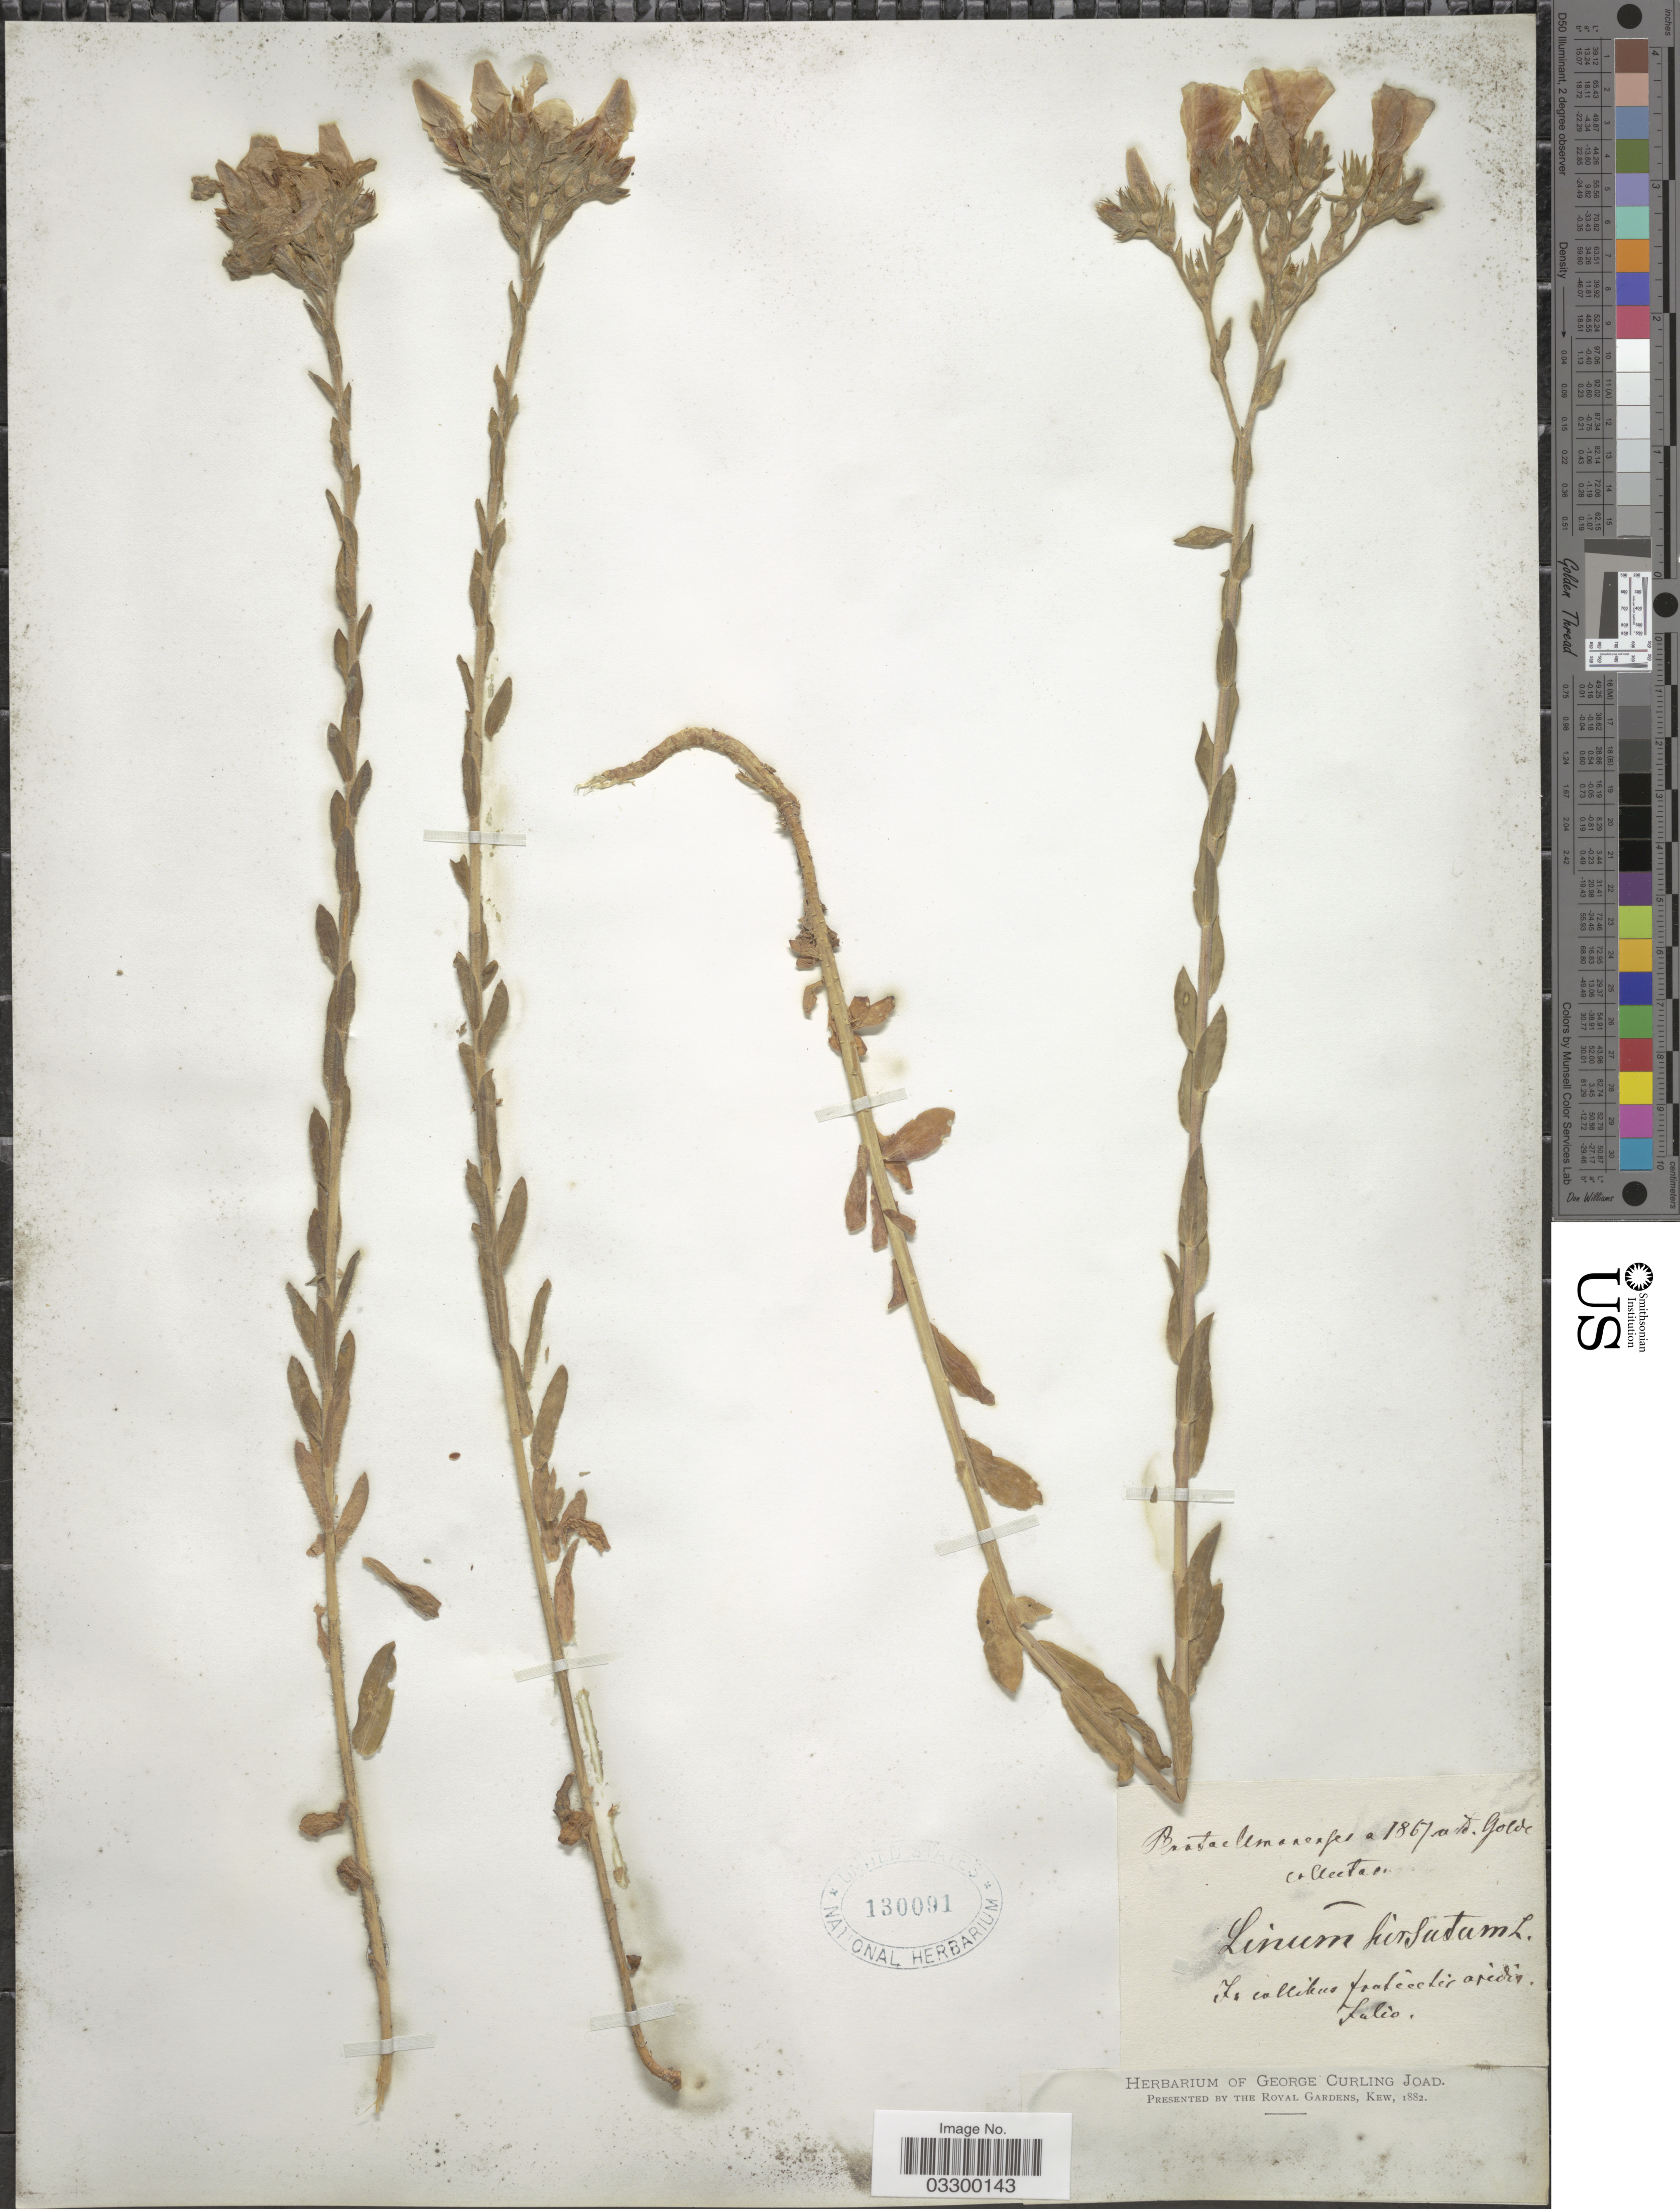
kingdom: Plantae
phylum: Tracheophyta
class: Magnoliopsida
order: Malpighiales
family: Linaceae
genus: Linum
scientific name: Linum hirsutum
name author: L.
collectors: Golde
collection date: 1867-07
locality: Brasaclemanenfes [interpreted], In collibus fraticetis [interpreted] aridis.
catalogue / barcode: US 130091